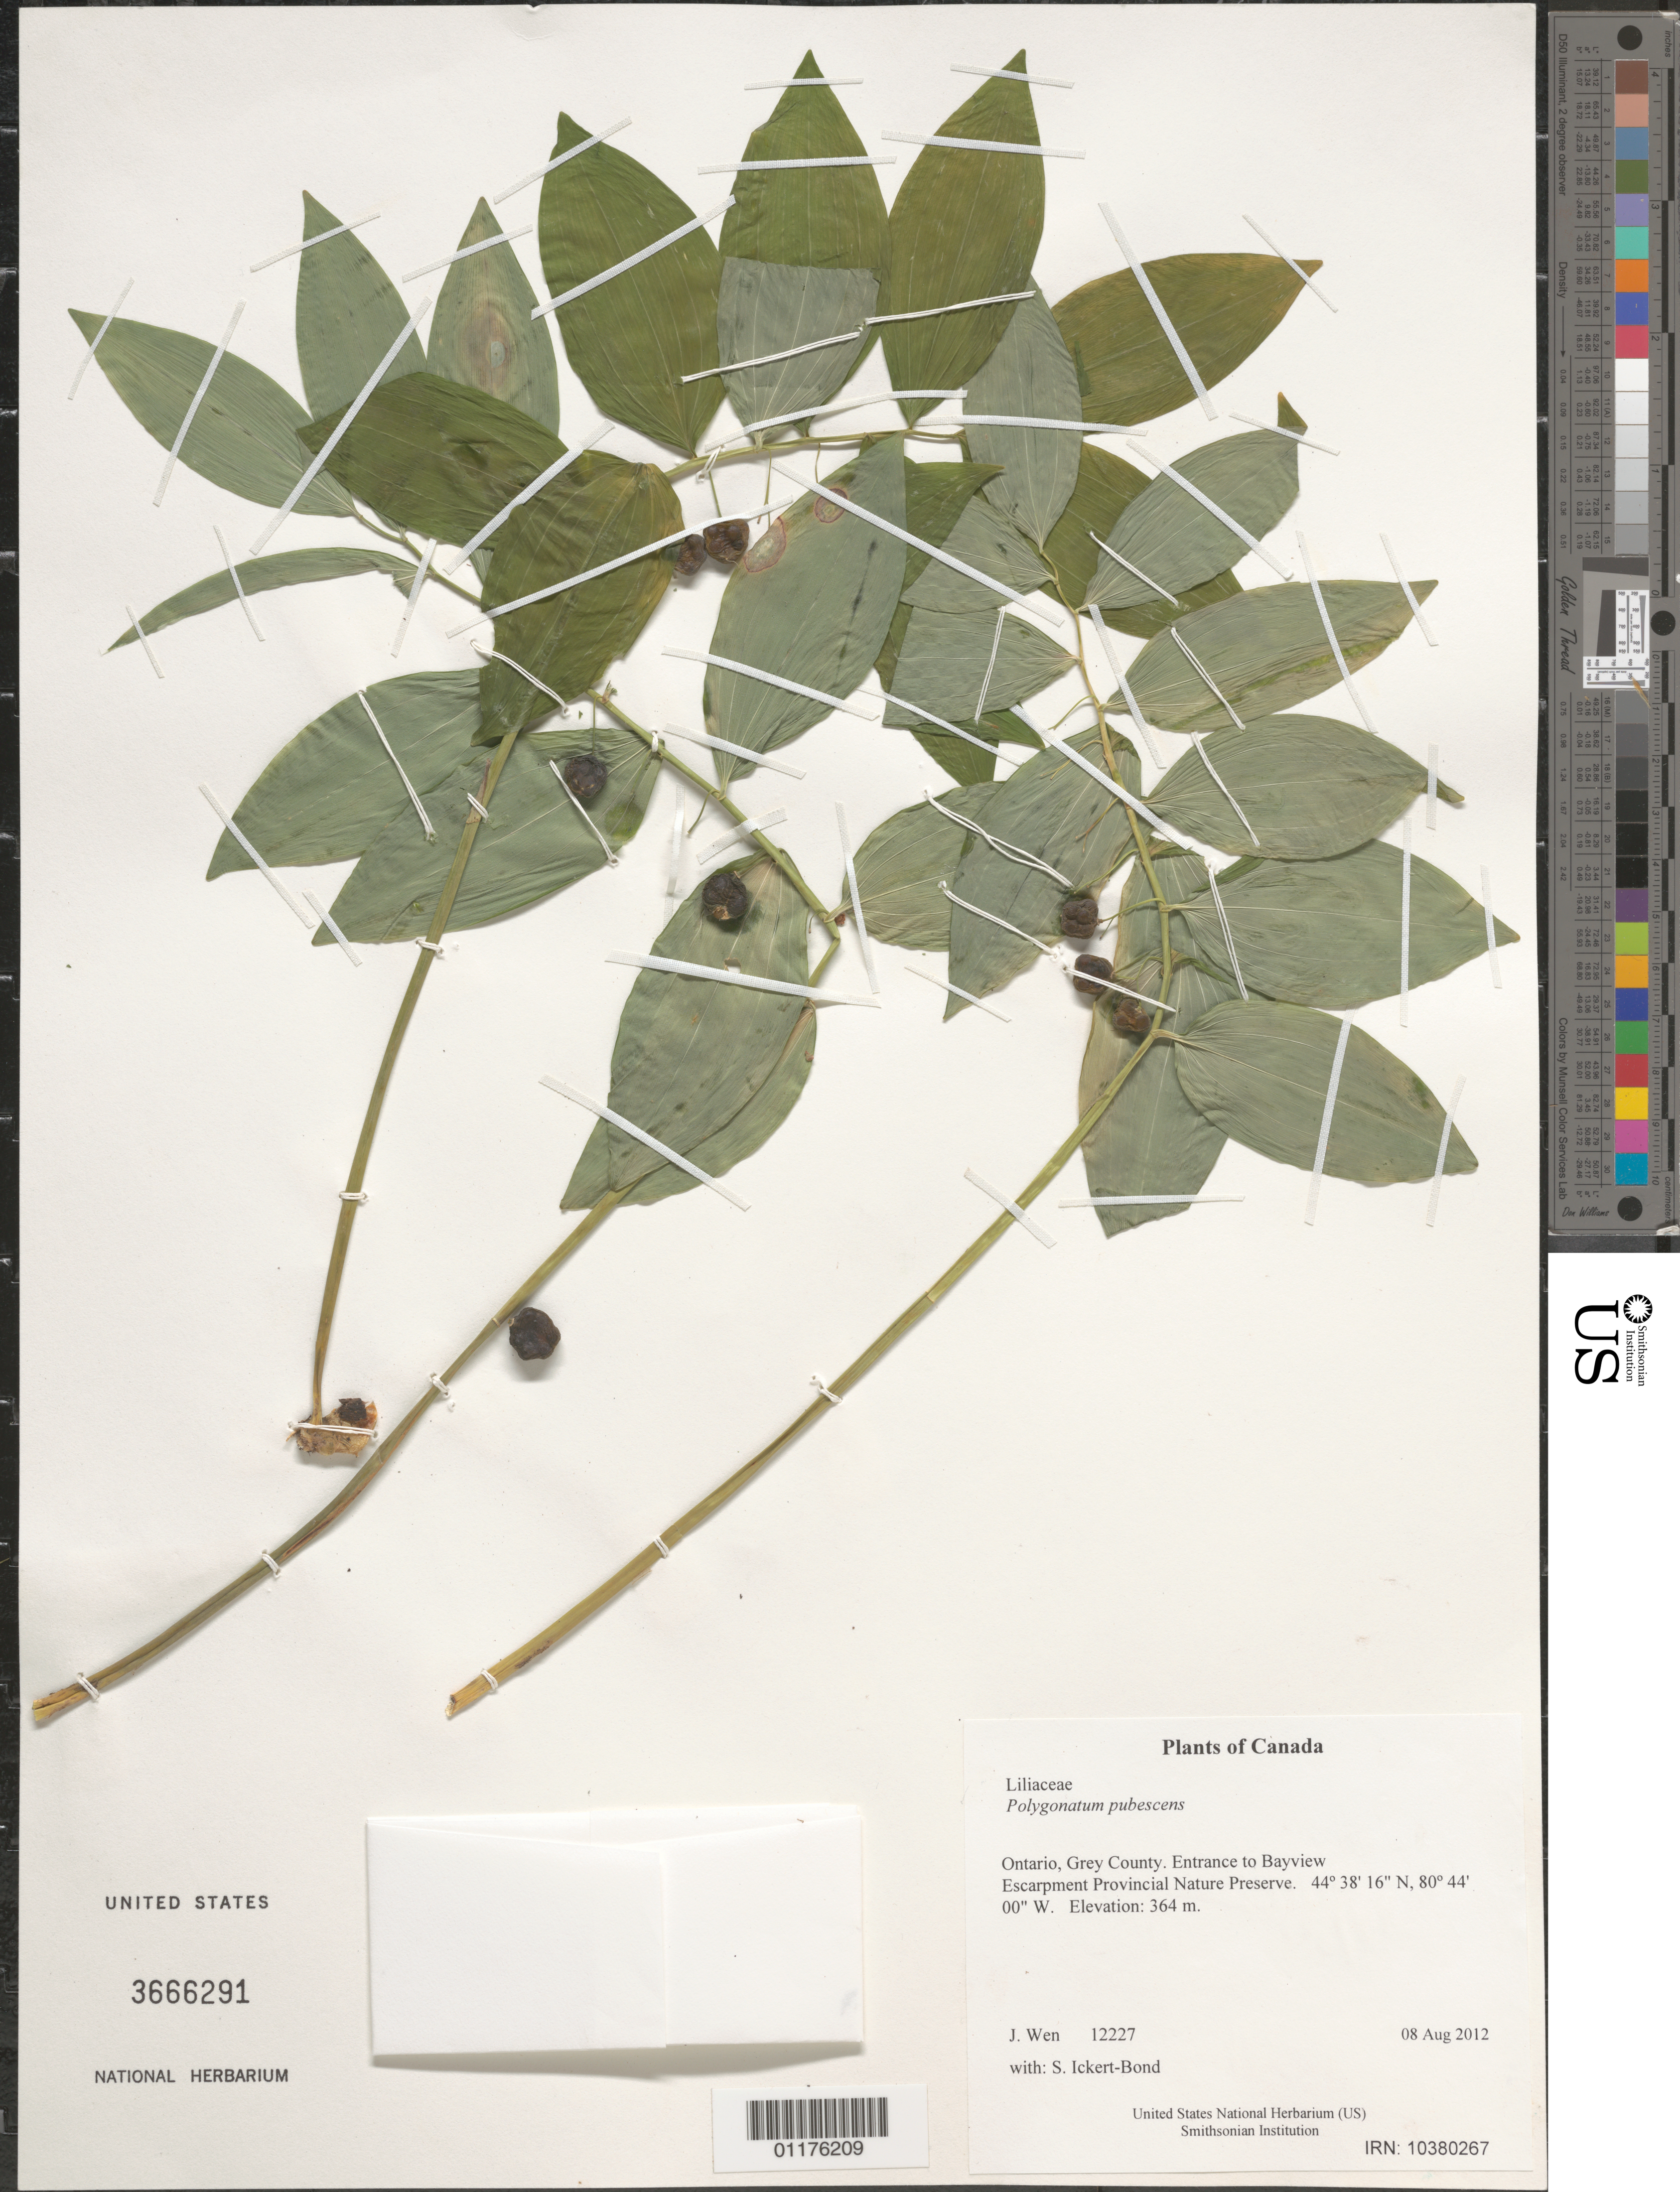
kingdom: Plantae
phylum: Tracheophyta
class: Liliopsida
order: Asparagales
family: Asparagaceae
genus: Polygonatum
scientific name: Polygonatum pubescens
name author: (Willd.) Pursh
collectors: J. Wen & S. Ickert-Bond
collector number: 12227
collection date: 2012-08-08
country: Canada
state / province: Ontario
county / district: Grey County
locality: Entrance to Bayview Escarpment Provincial Nature Preserve.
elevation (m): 364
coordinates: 44 38.266 N, 80 44.001 W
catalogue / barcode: US 3666291